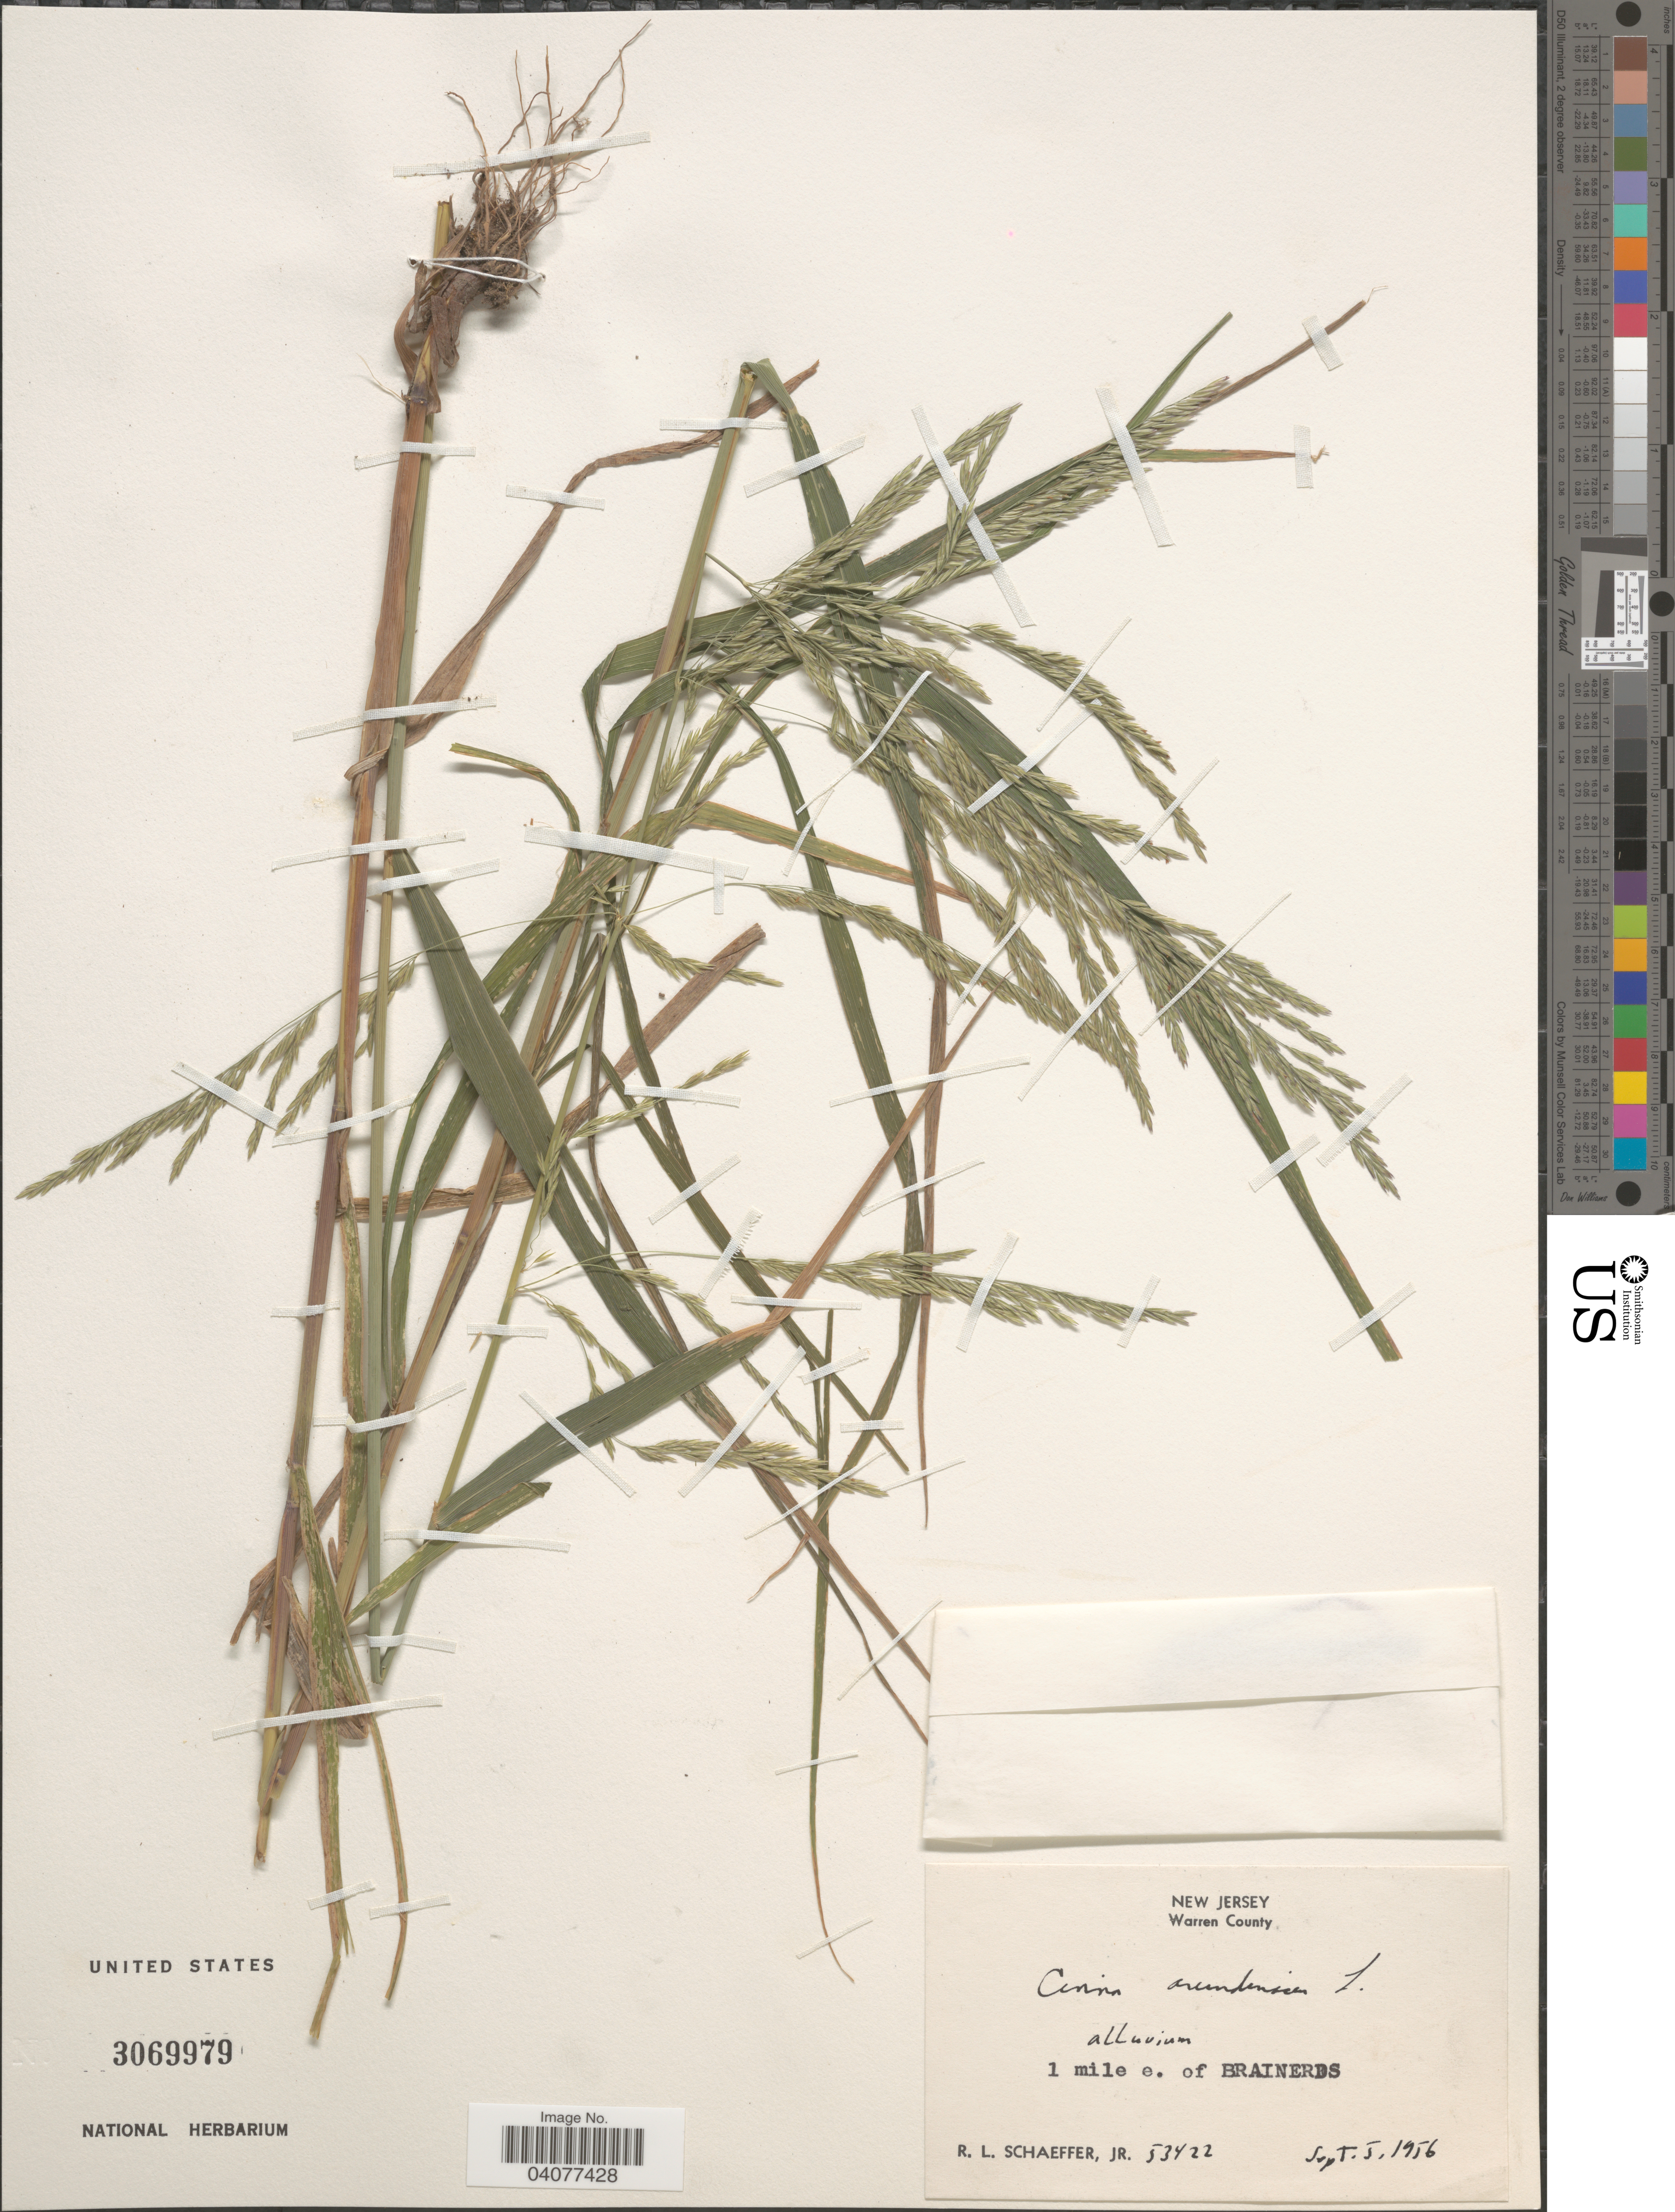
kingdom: Plantae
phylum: Tracheophyta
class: Liliopsida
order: Poales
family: Poaceae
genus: Cinna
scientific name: Cinna arundinacea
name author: L.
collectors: R. L. Schaeffer Jr.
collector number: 53422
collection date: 1956-09-05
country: United States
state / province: New Jersey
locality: Warren County. 1 mile e. of Brainerds.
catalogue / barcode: US 3069979